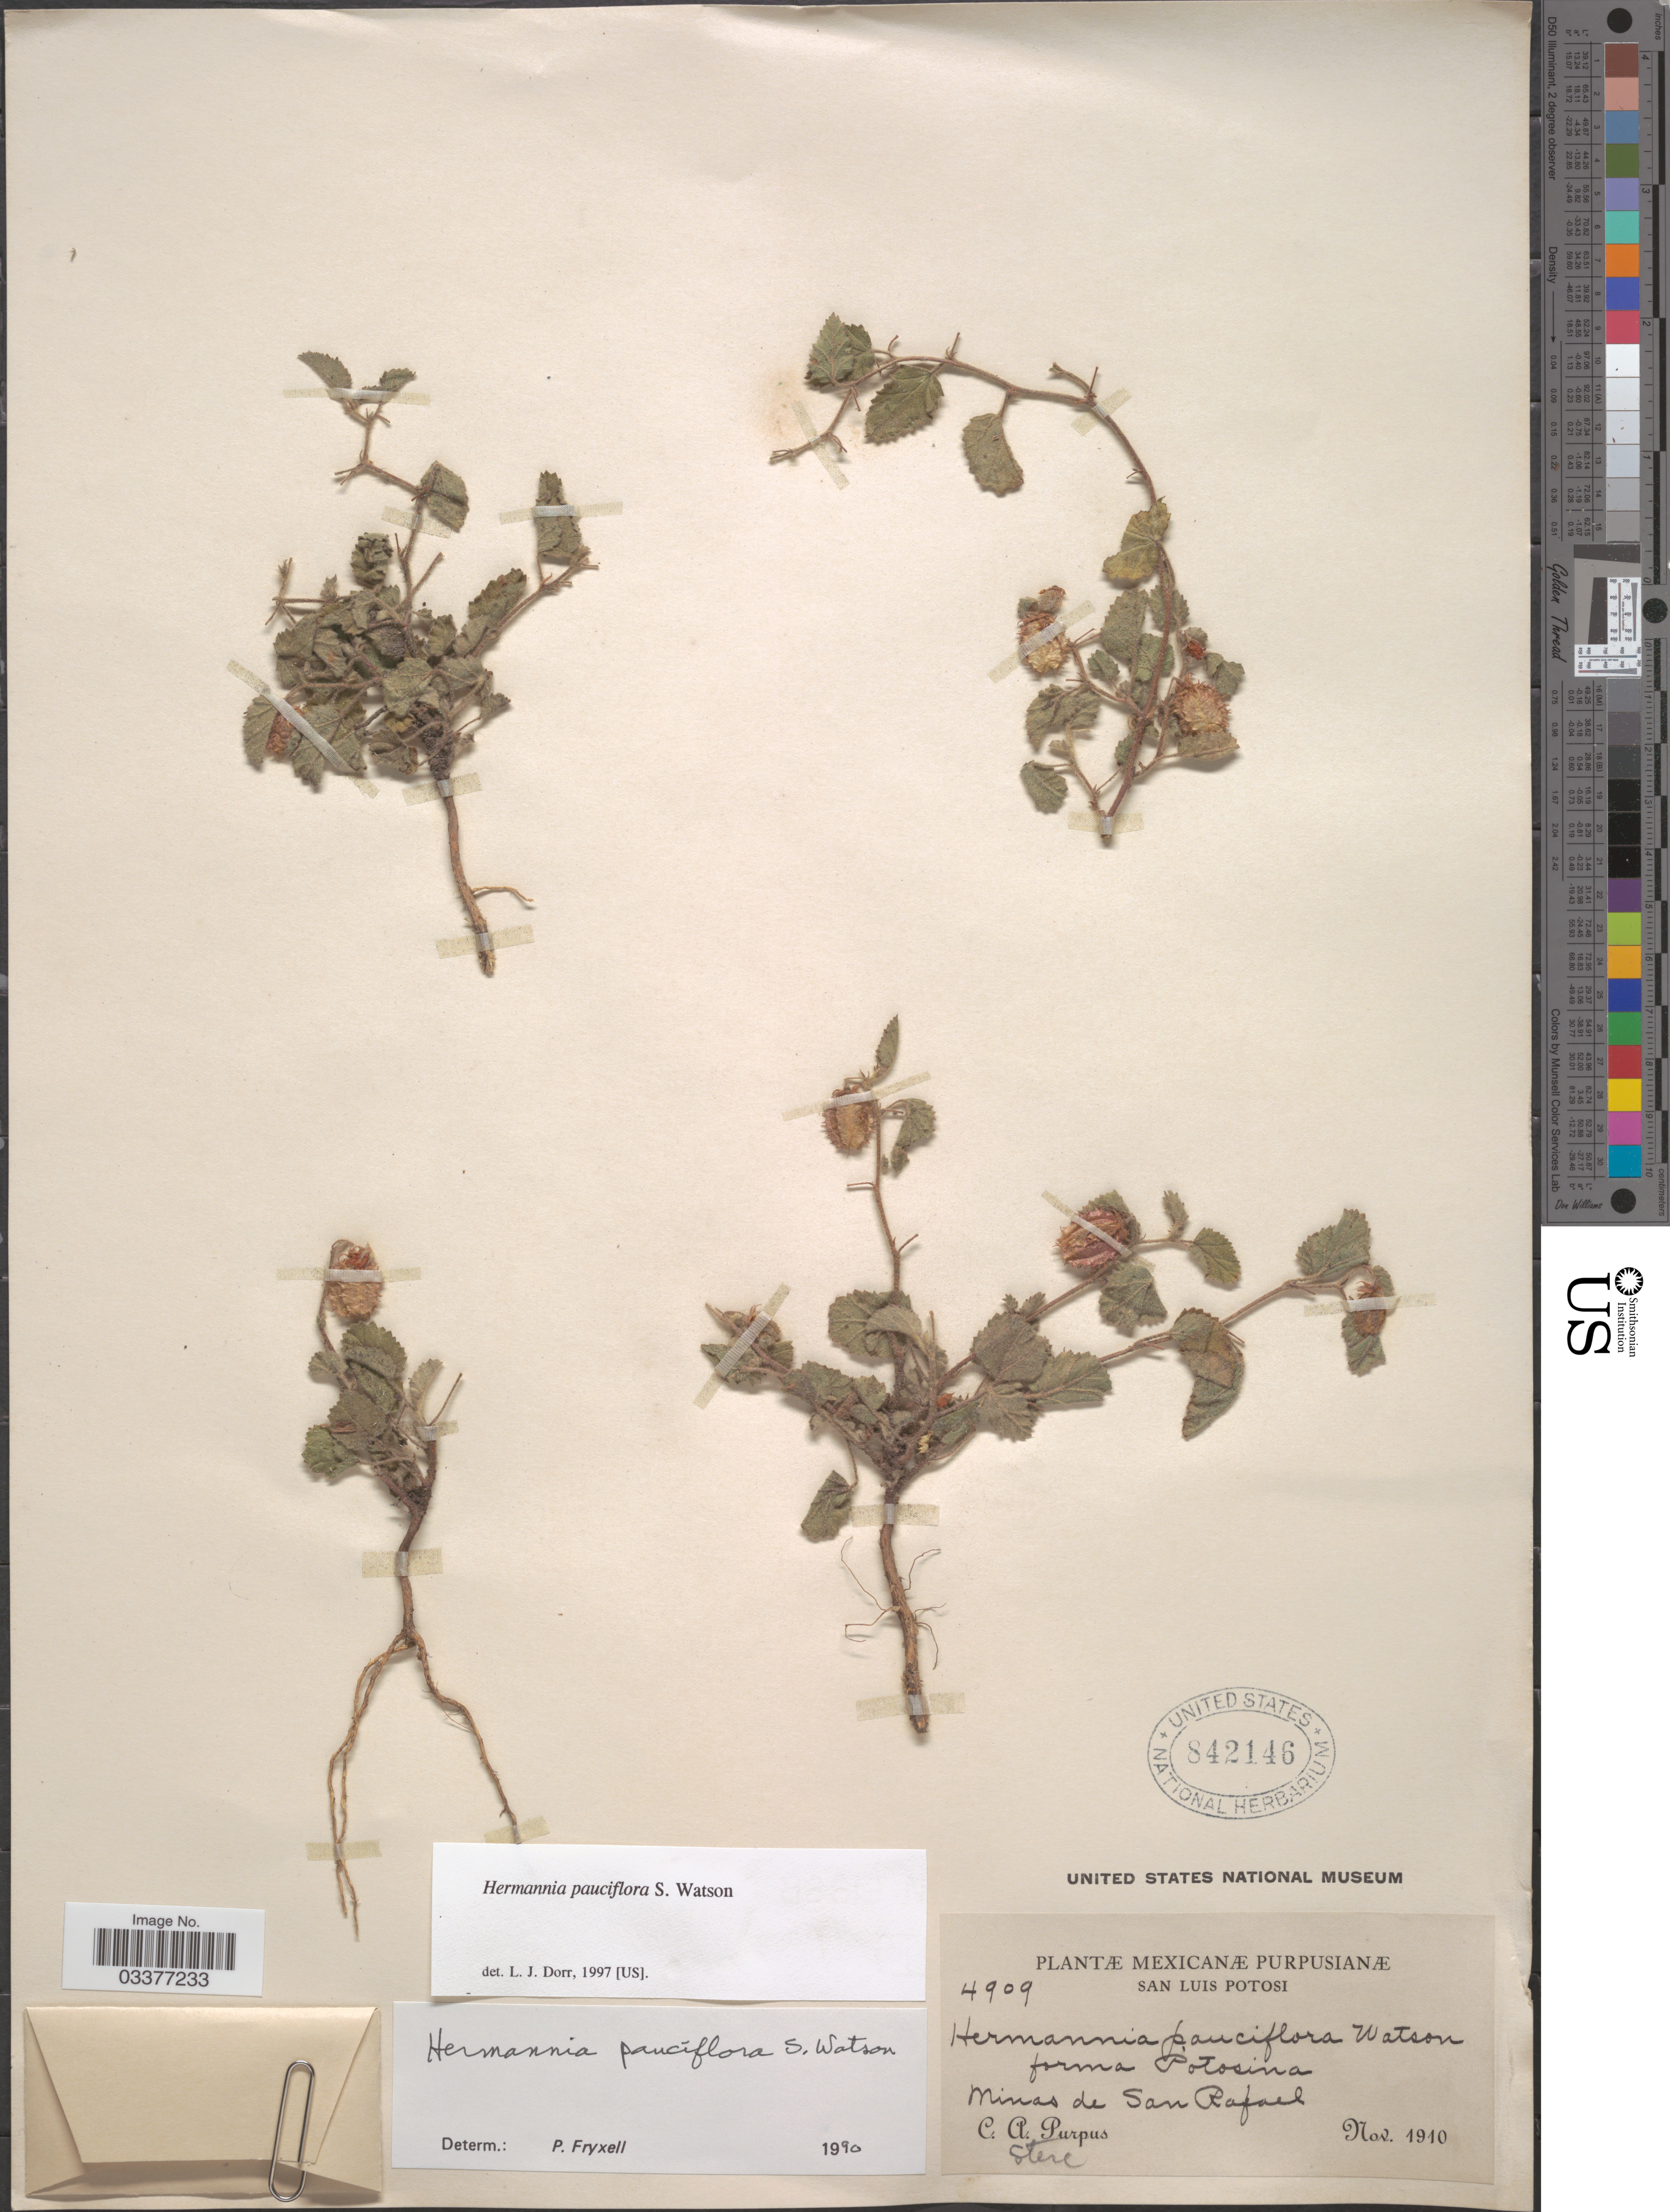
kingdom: Plantae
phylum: Tracheophyta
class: Magnoliopsida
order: Malvales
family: Malvaceae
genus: Hermannia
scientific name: Hermannia pauciflora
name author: S. Watson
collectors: C. A. Purpus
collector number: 4909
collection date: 1910-11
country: Mexico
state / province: San Luis Potosí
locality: Minas de San Rafael.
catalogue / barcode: US 842146